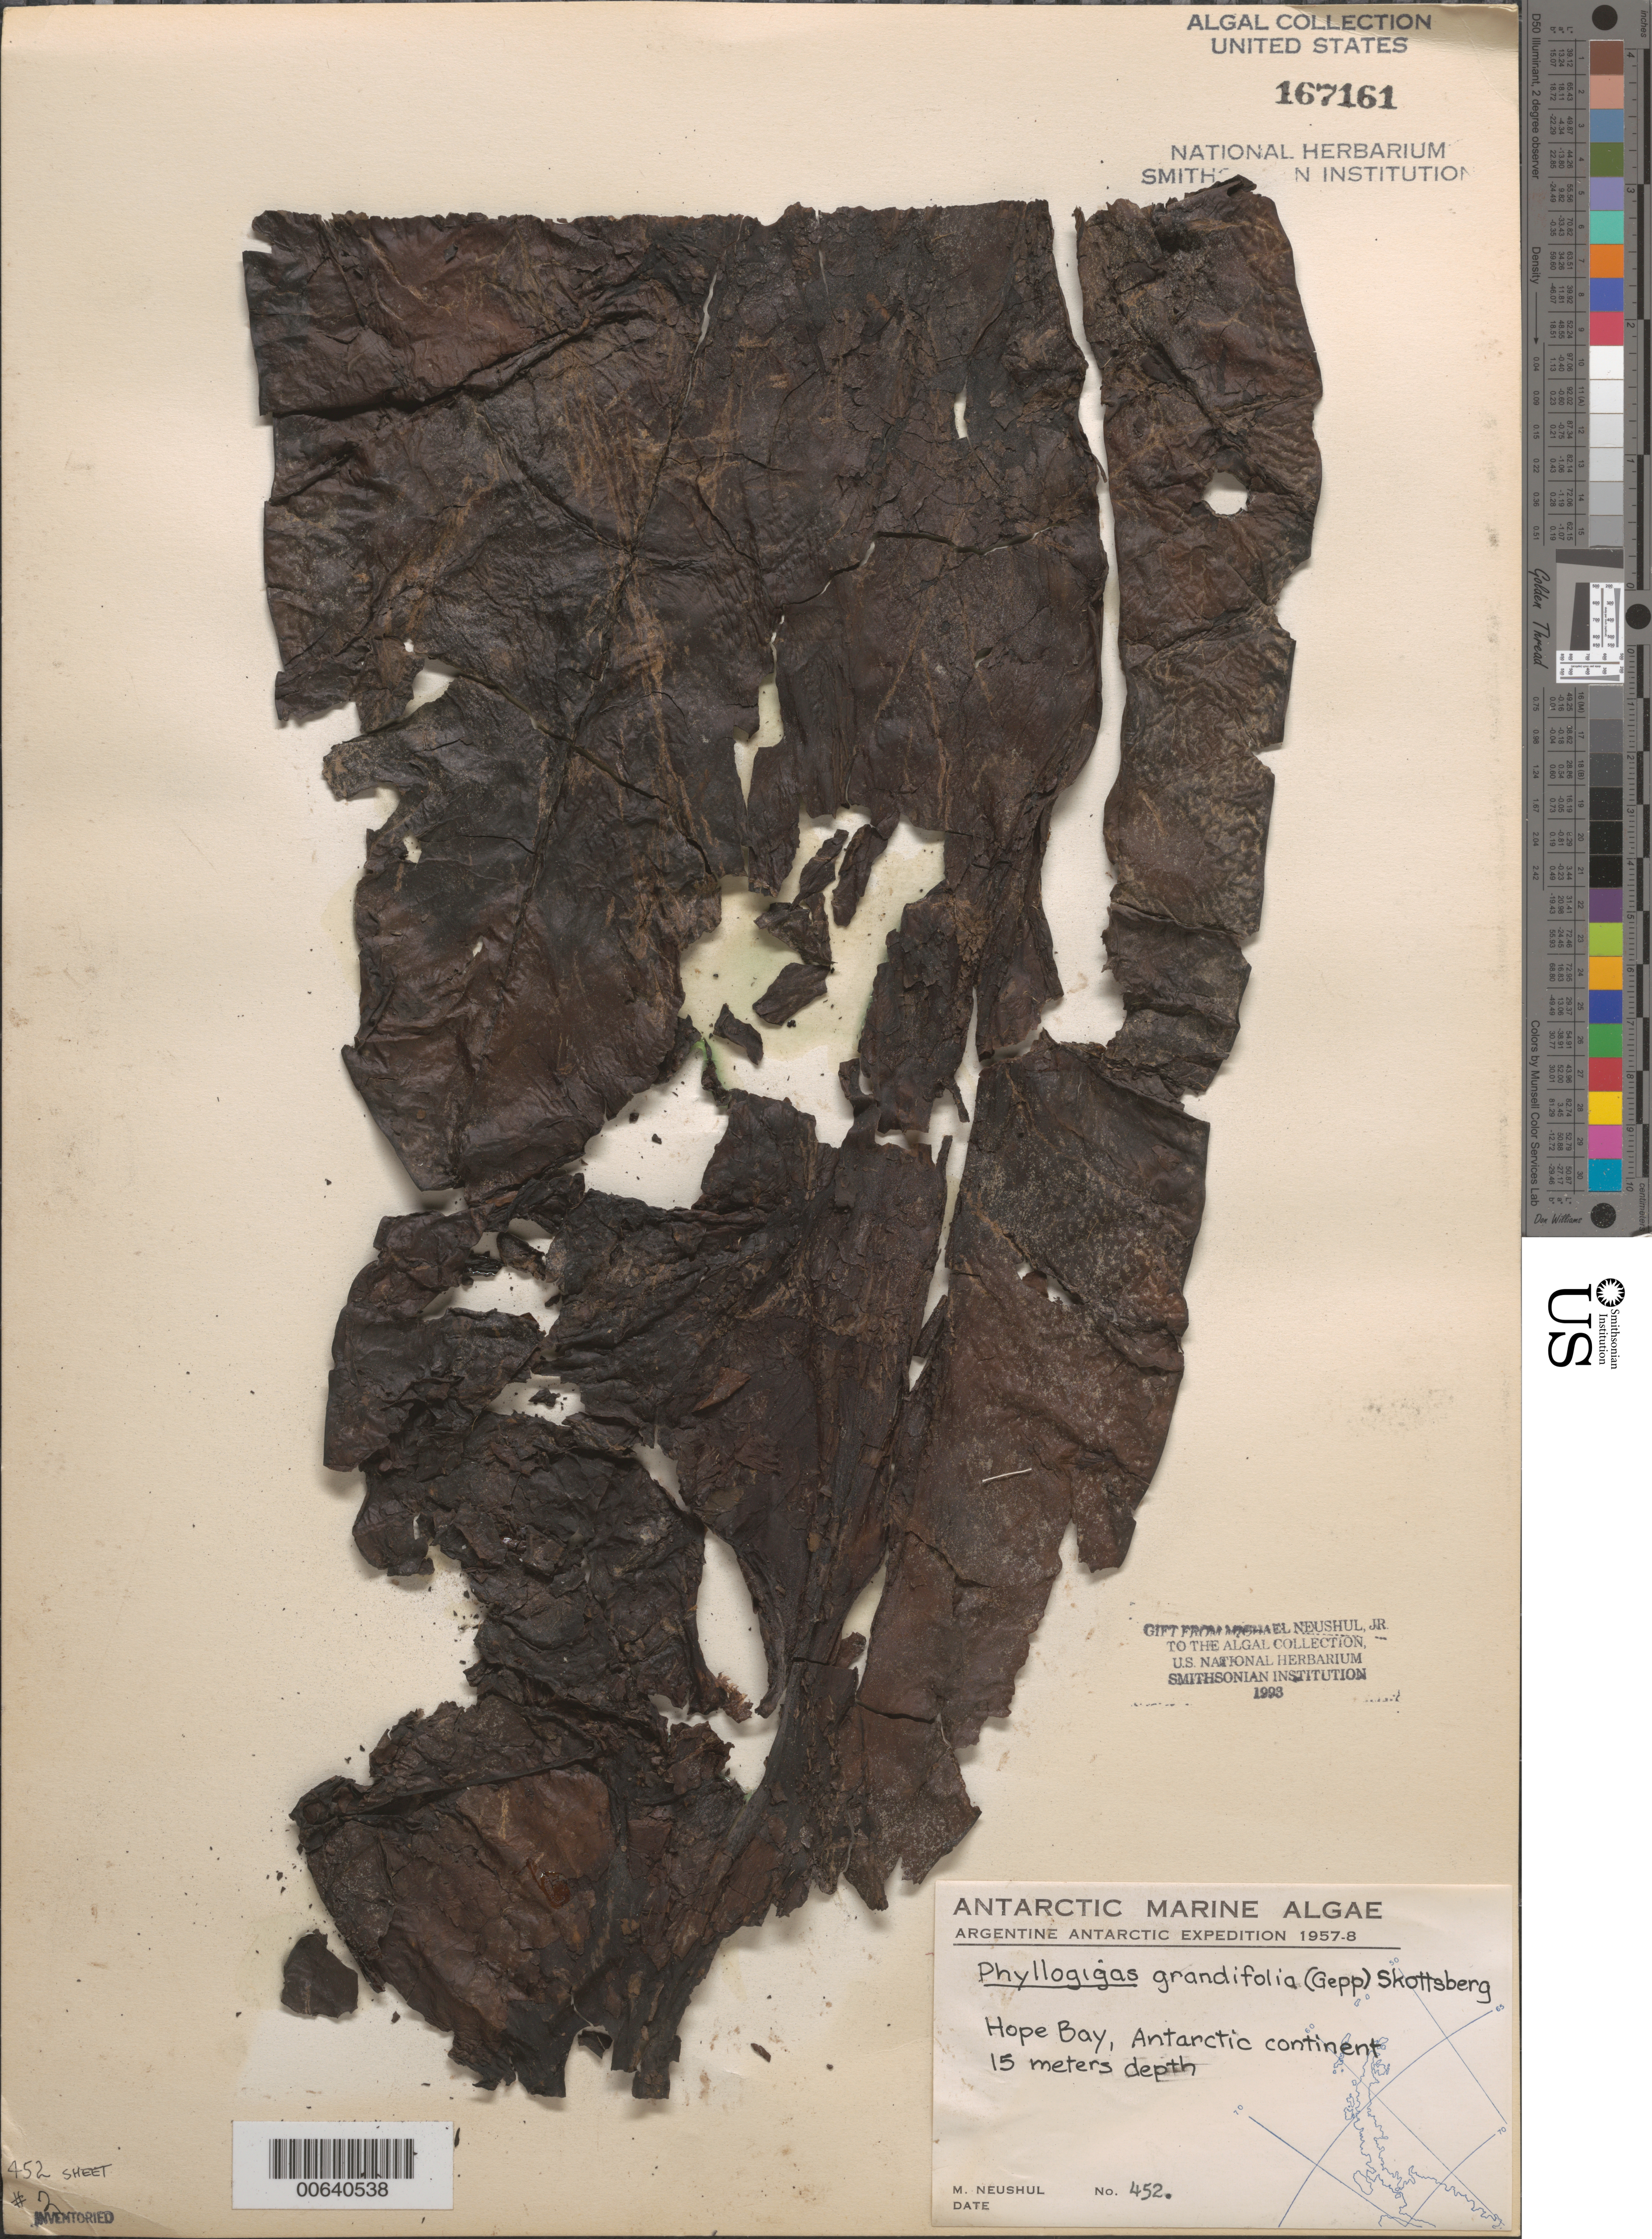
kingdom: Chromista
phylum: Ochrophyta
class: Phaeophyceae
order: Desmarestiales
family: Desmarestiaceae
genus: Himantothallus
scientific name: Himantothallus grandifolius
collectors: M. Neushul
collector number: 452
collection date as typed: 06 Feb 1958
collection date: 1958-02-06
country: Antarctica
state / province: Antarctic Peninsula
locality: Hope Bay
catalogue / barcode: US 167161